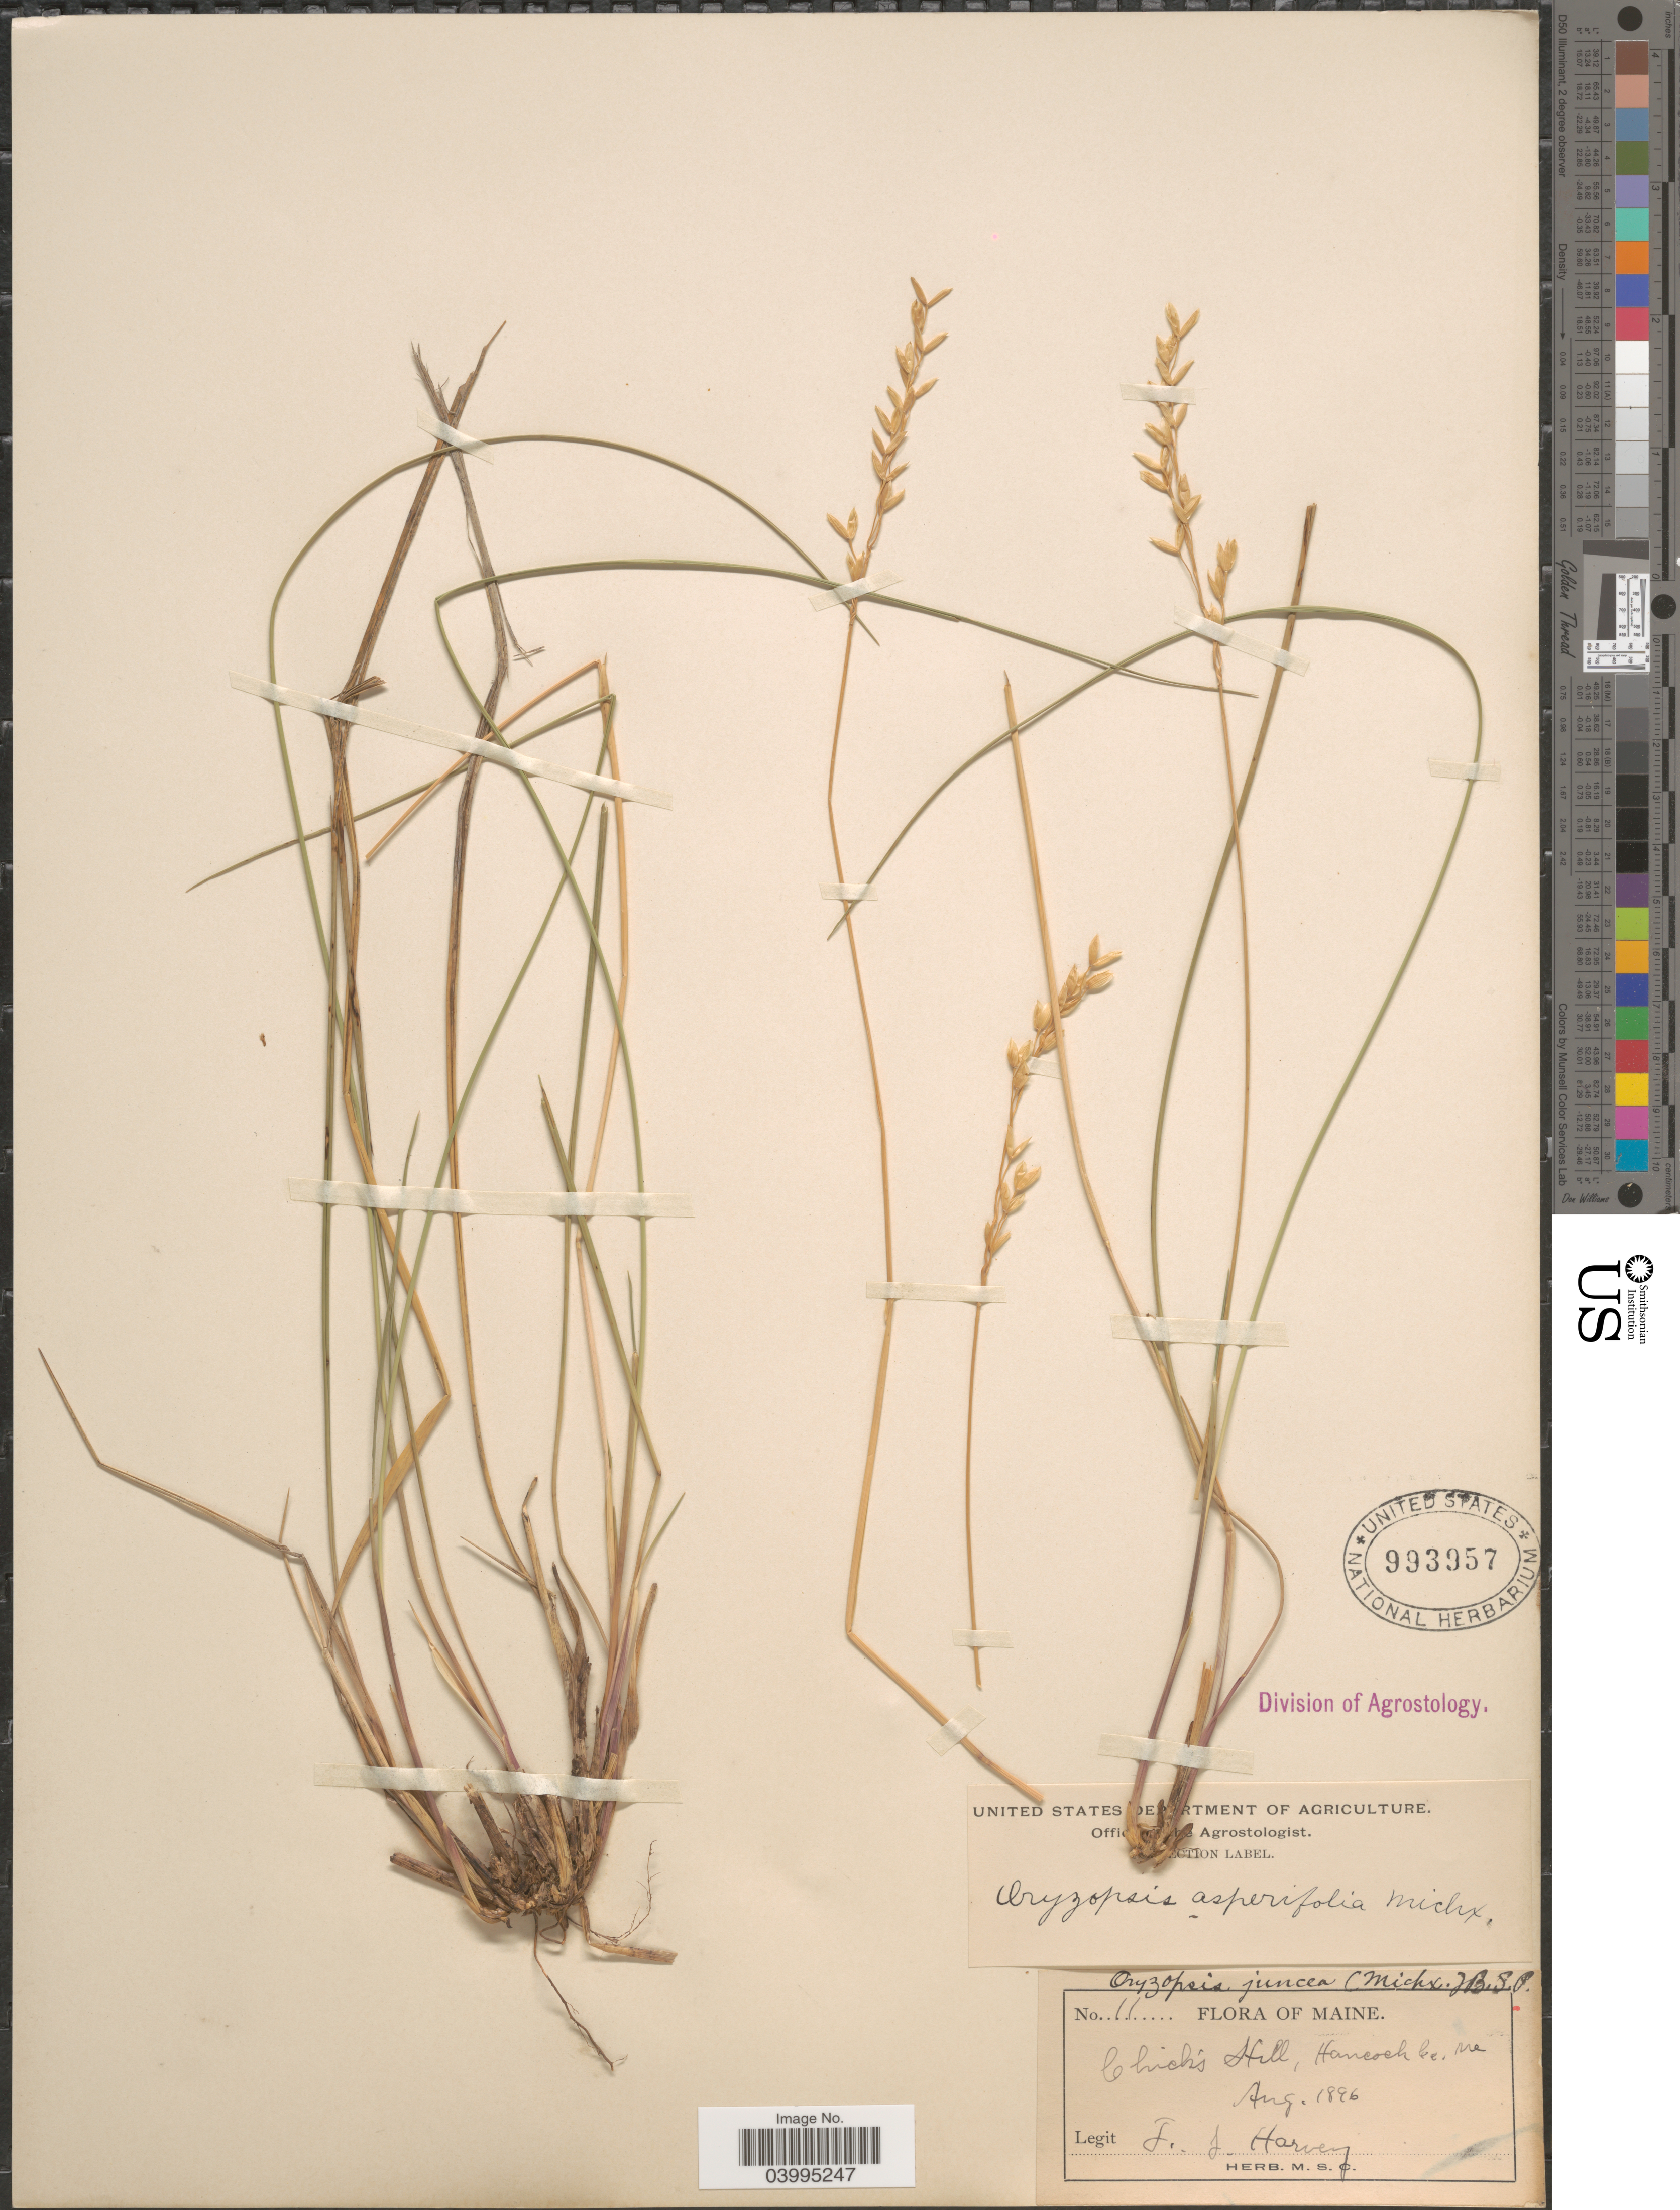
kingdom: Plantae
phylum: Tracheophyta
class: Liliopsida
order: Poales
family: Poaceae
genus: Oryzopsis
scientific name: Oryzopsis asperifolia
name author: Michx.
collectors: F. L. Harvey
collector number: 11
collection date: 1896-08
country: United States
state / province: Maine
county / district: Hancock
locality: Chick's Hill,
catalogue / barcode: US 993957